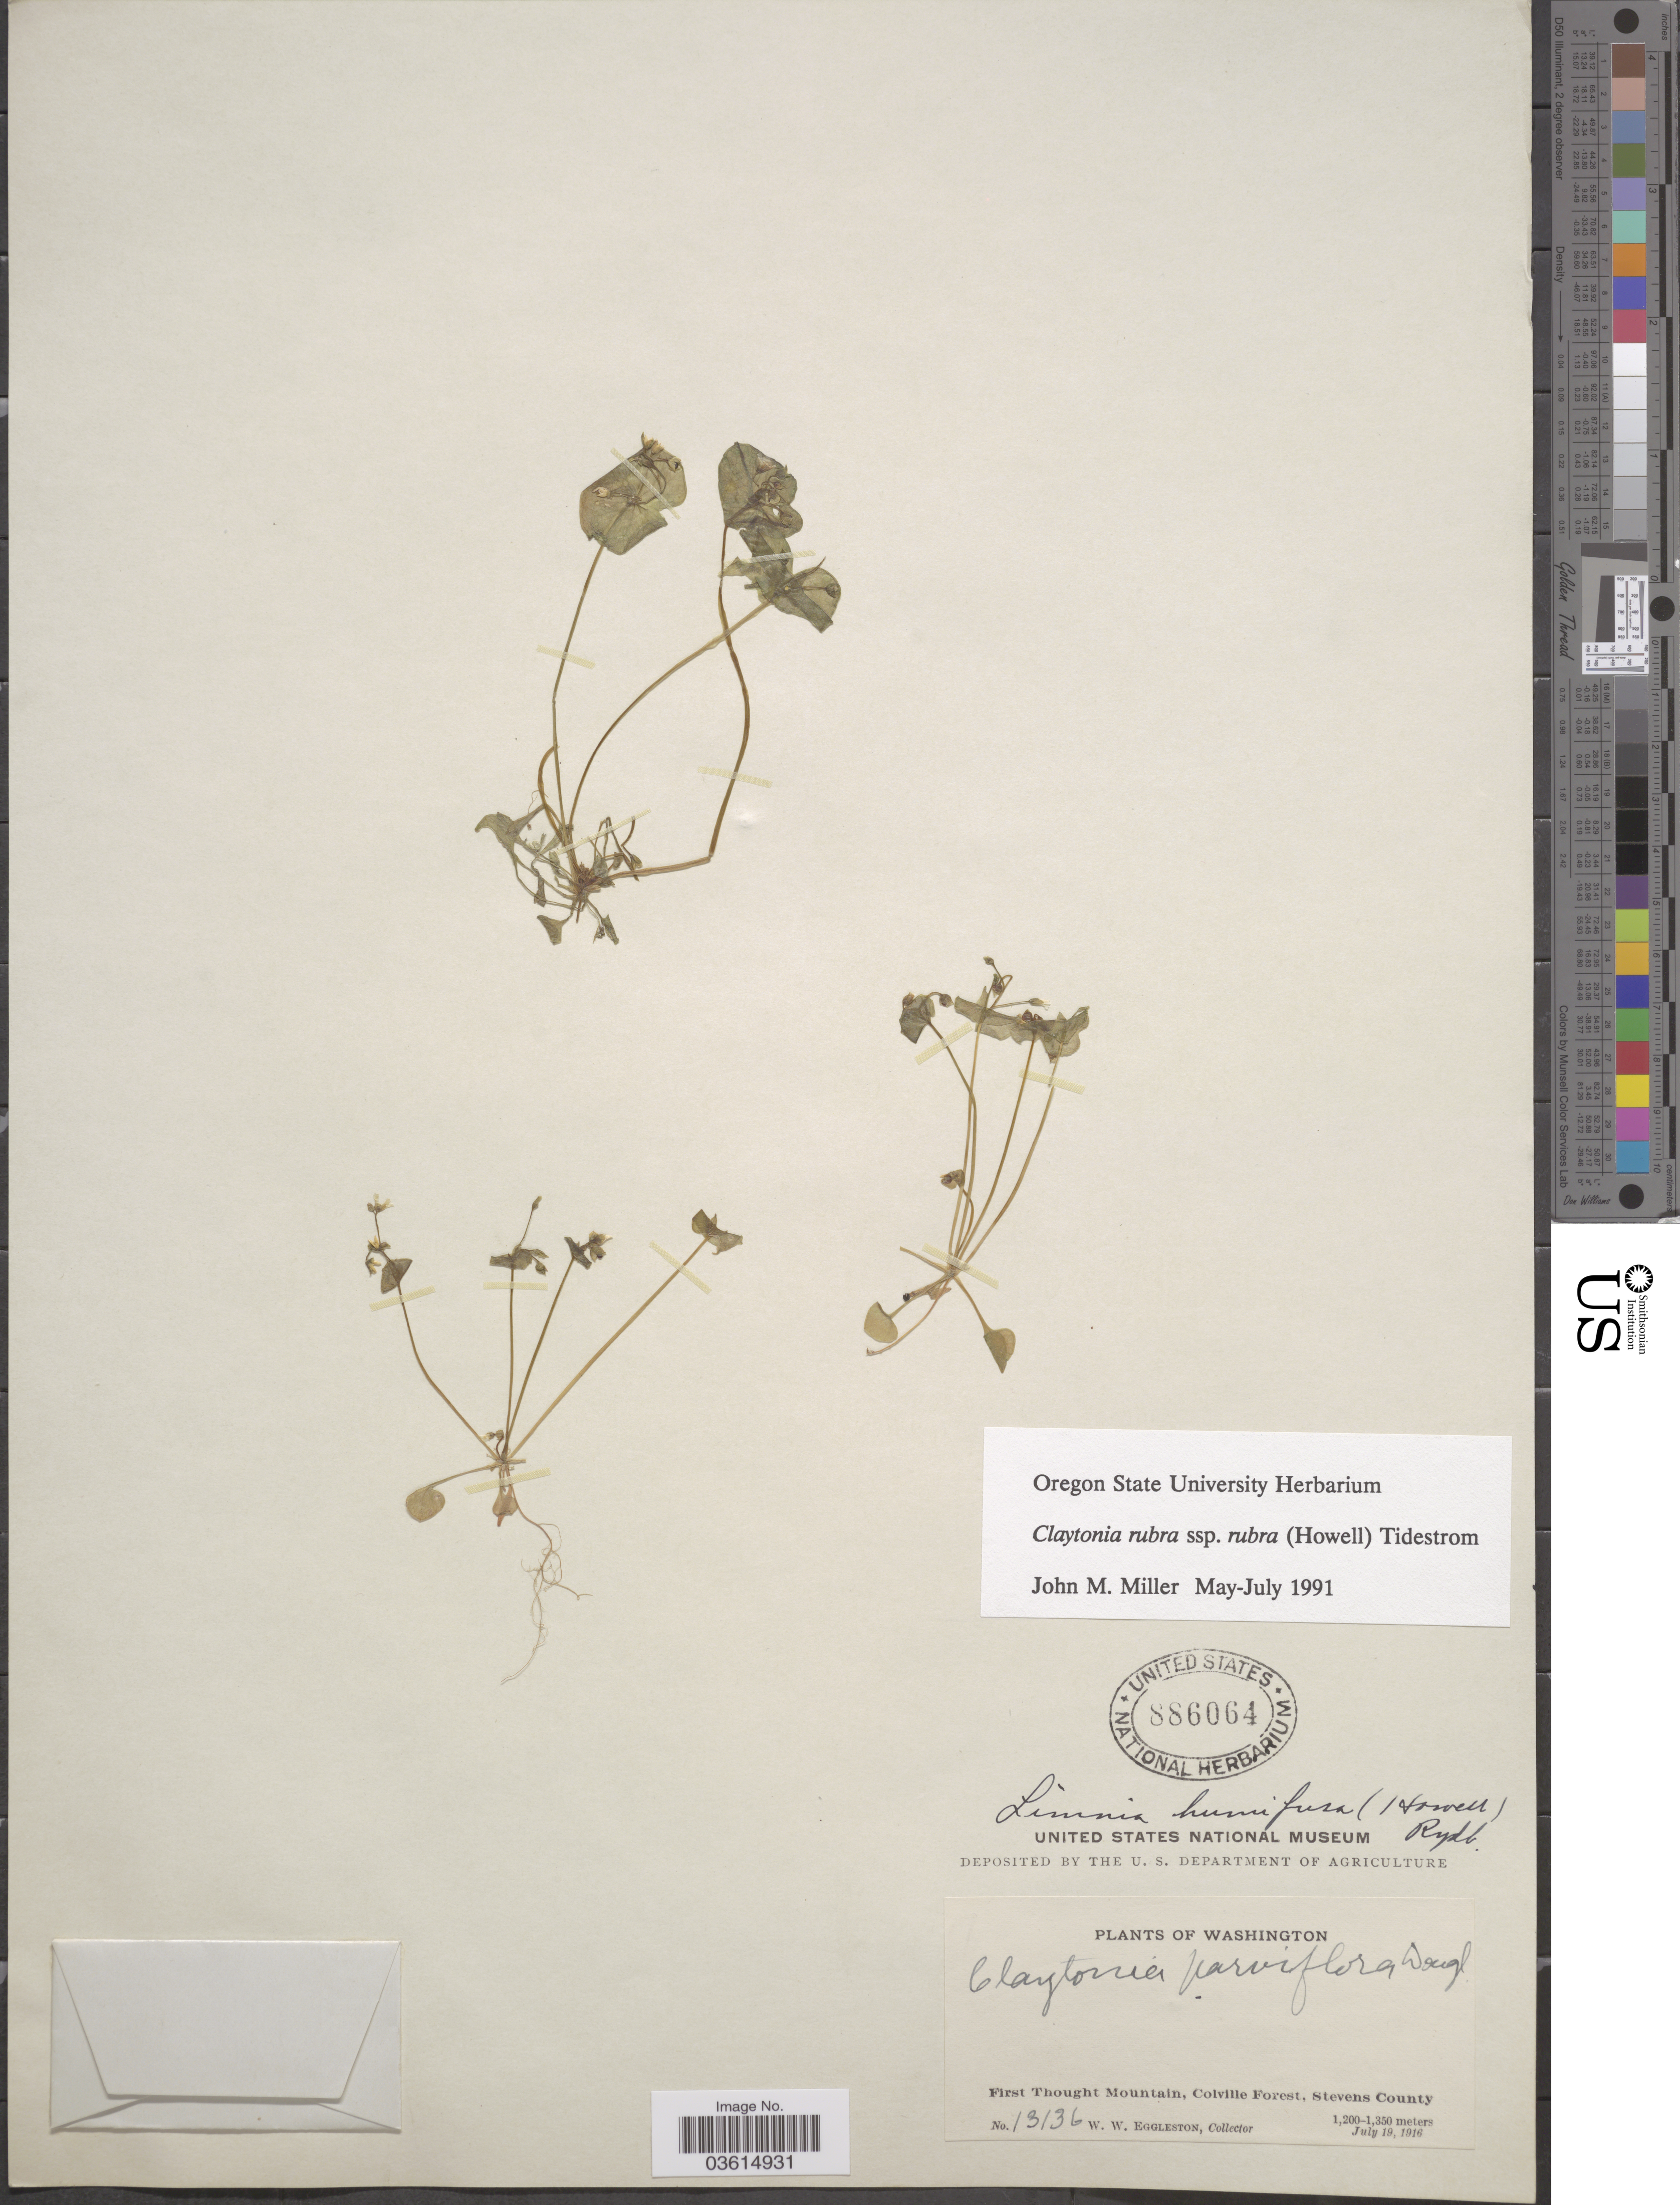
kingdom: Plantae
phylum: Tracheophyta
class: Magnoliopsida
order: Caryophyllales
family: Montiaceae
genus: Claytonia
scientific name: Claytonia rubra subsp. rubra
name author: (Howell) Tidestr.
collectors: W. W. Eggleston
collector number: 13136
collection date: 1916-07-19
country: United States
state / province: Washington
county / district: Stevens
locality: First Thought Mountain, Colville Forest, Stevens County.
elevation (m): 1200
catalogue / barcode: US 886064